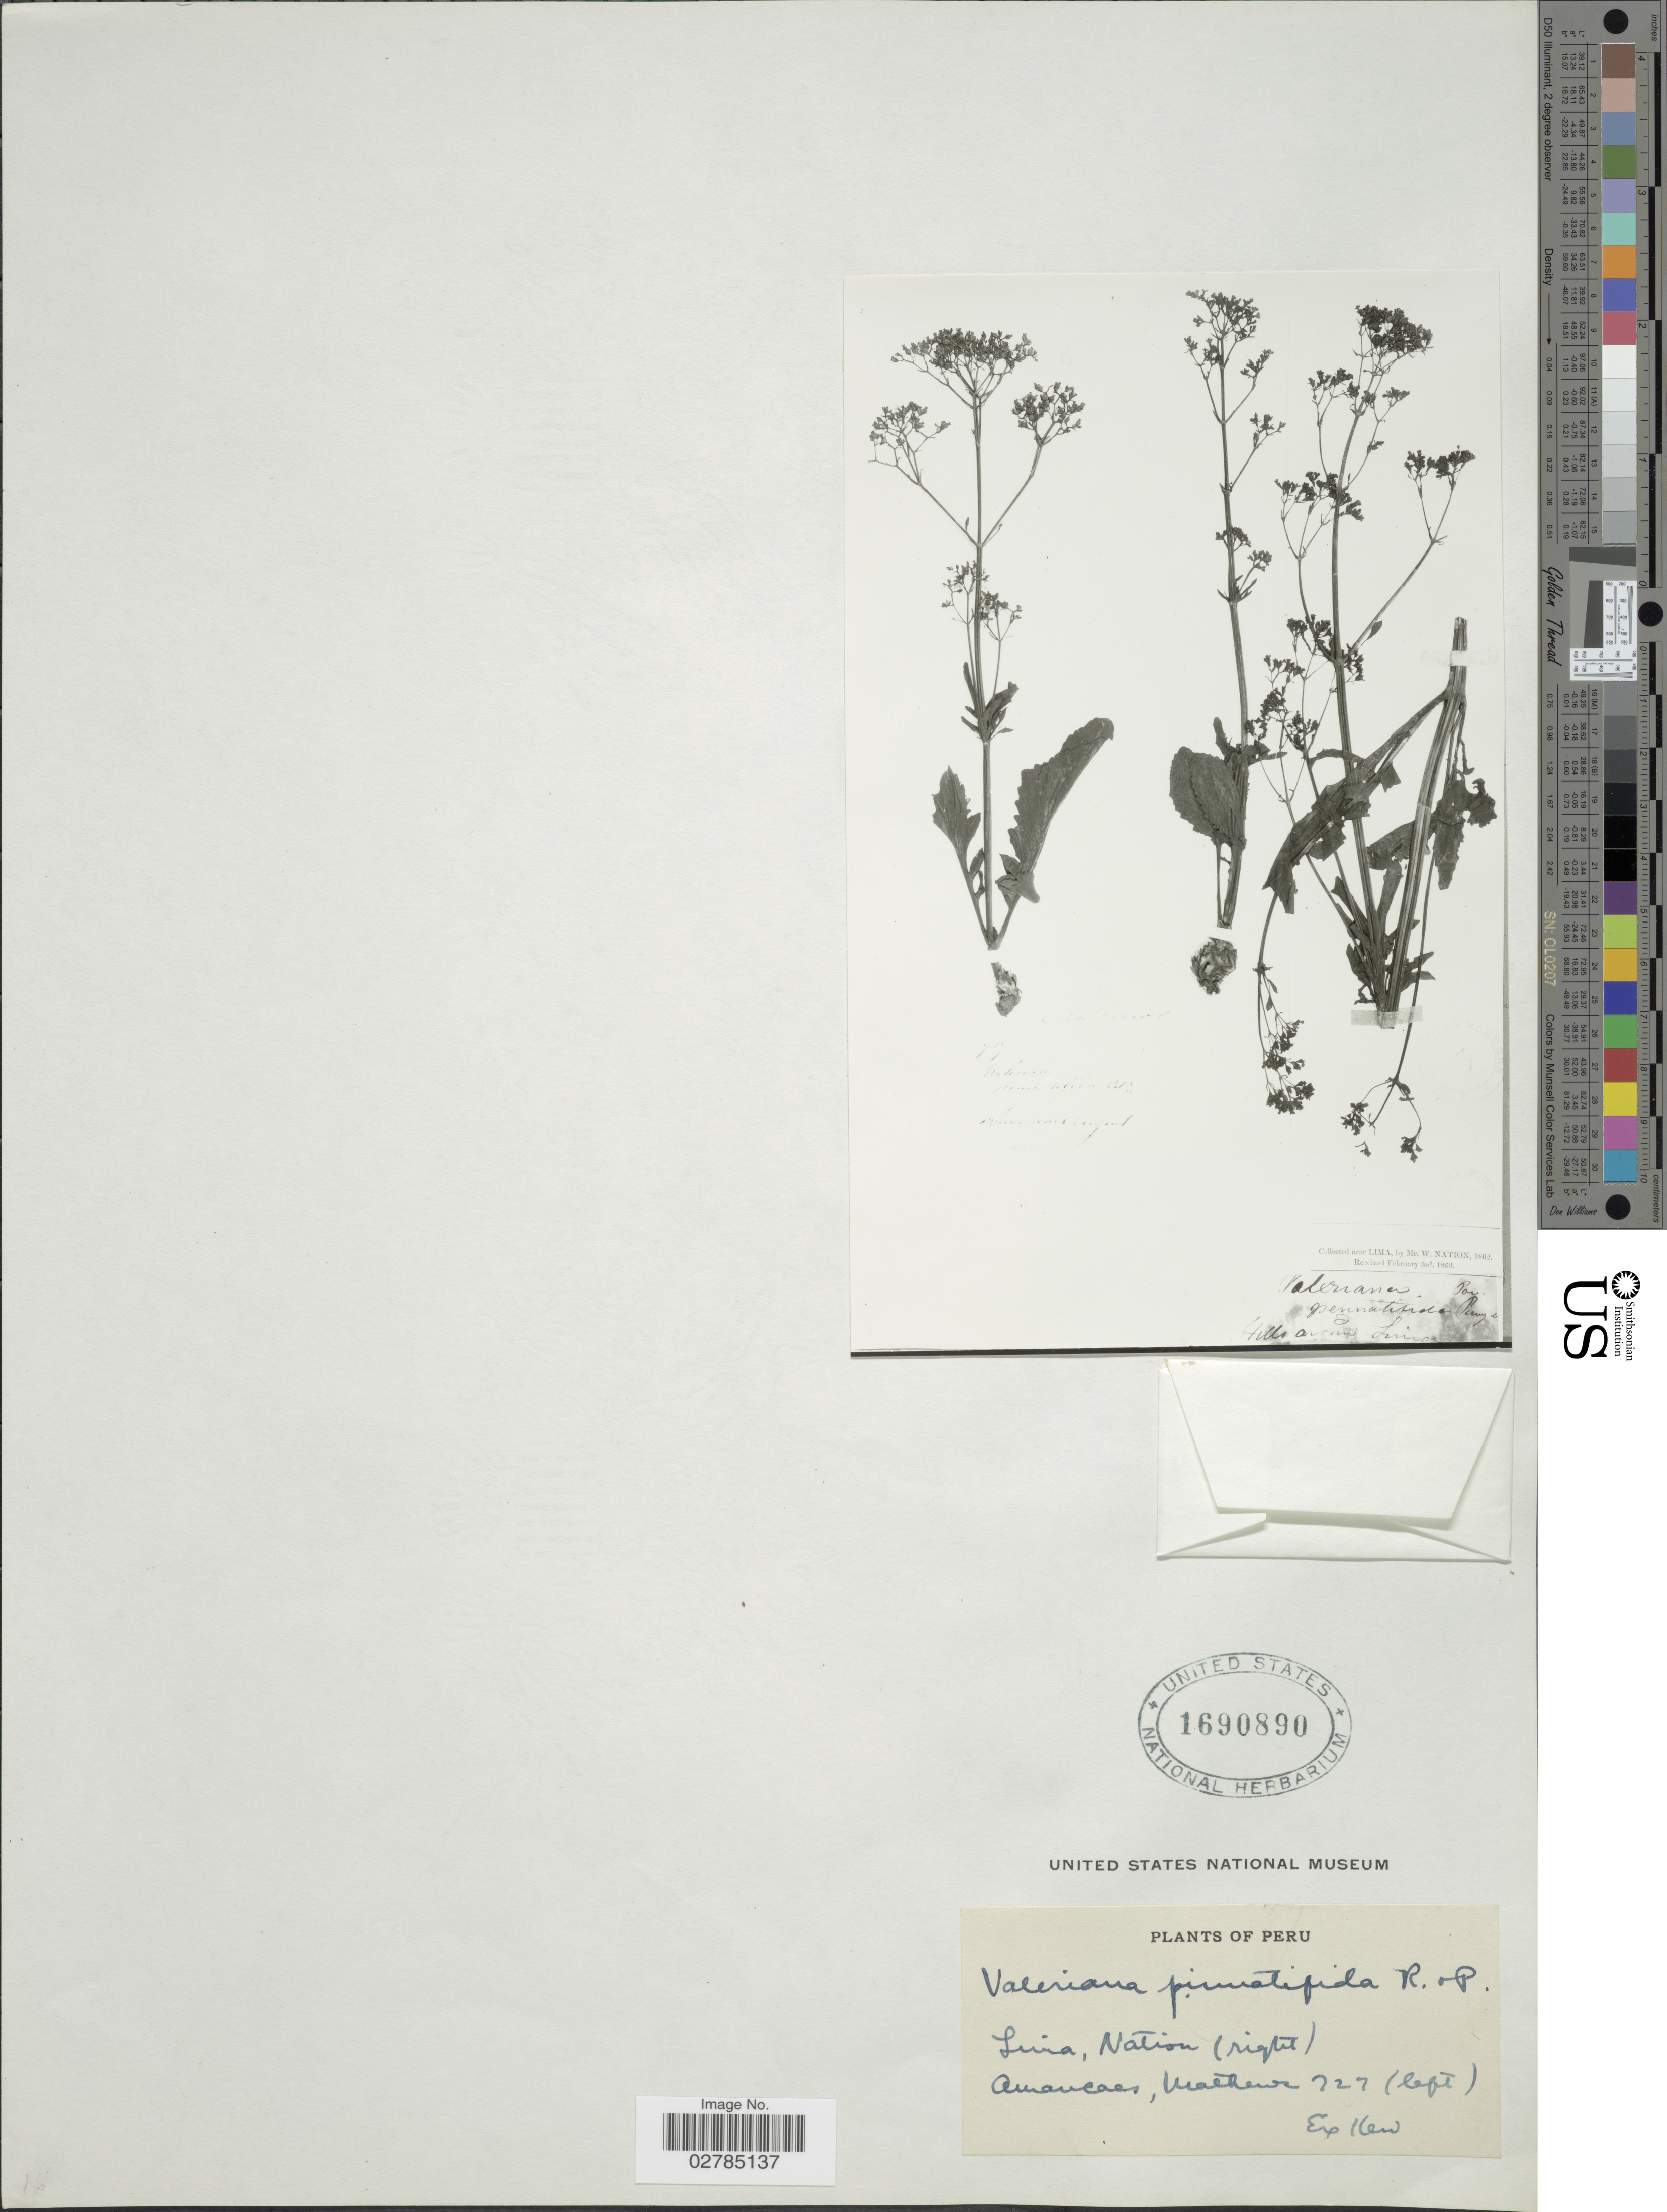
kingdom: Plantae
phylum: Tracheophyta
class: Magnoliopsida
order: Dipsacales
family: Caprifoliaceae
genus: Valeriana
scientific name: Valeriana pinnatifida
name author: Ruiz & Pav.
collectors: -- Mathews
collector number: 727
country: Peru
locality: Lima, Nation (right), Amancaes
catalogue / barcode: US 1690890